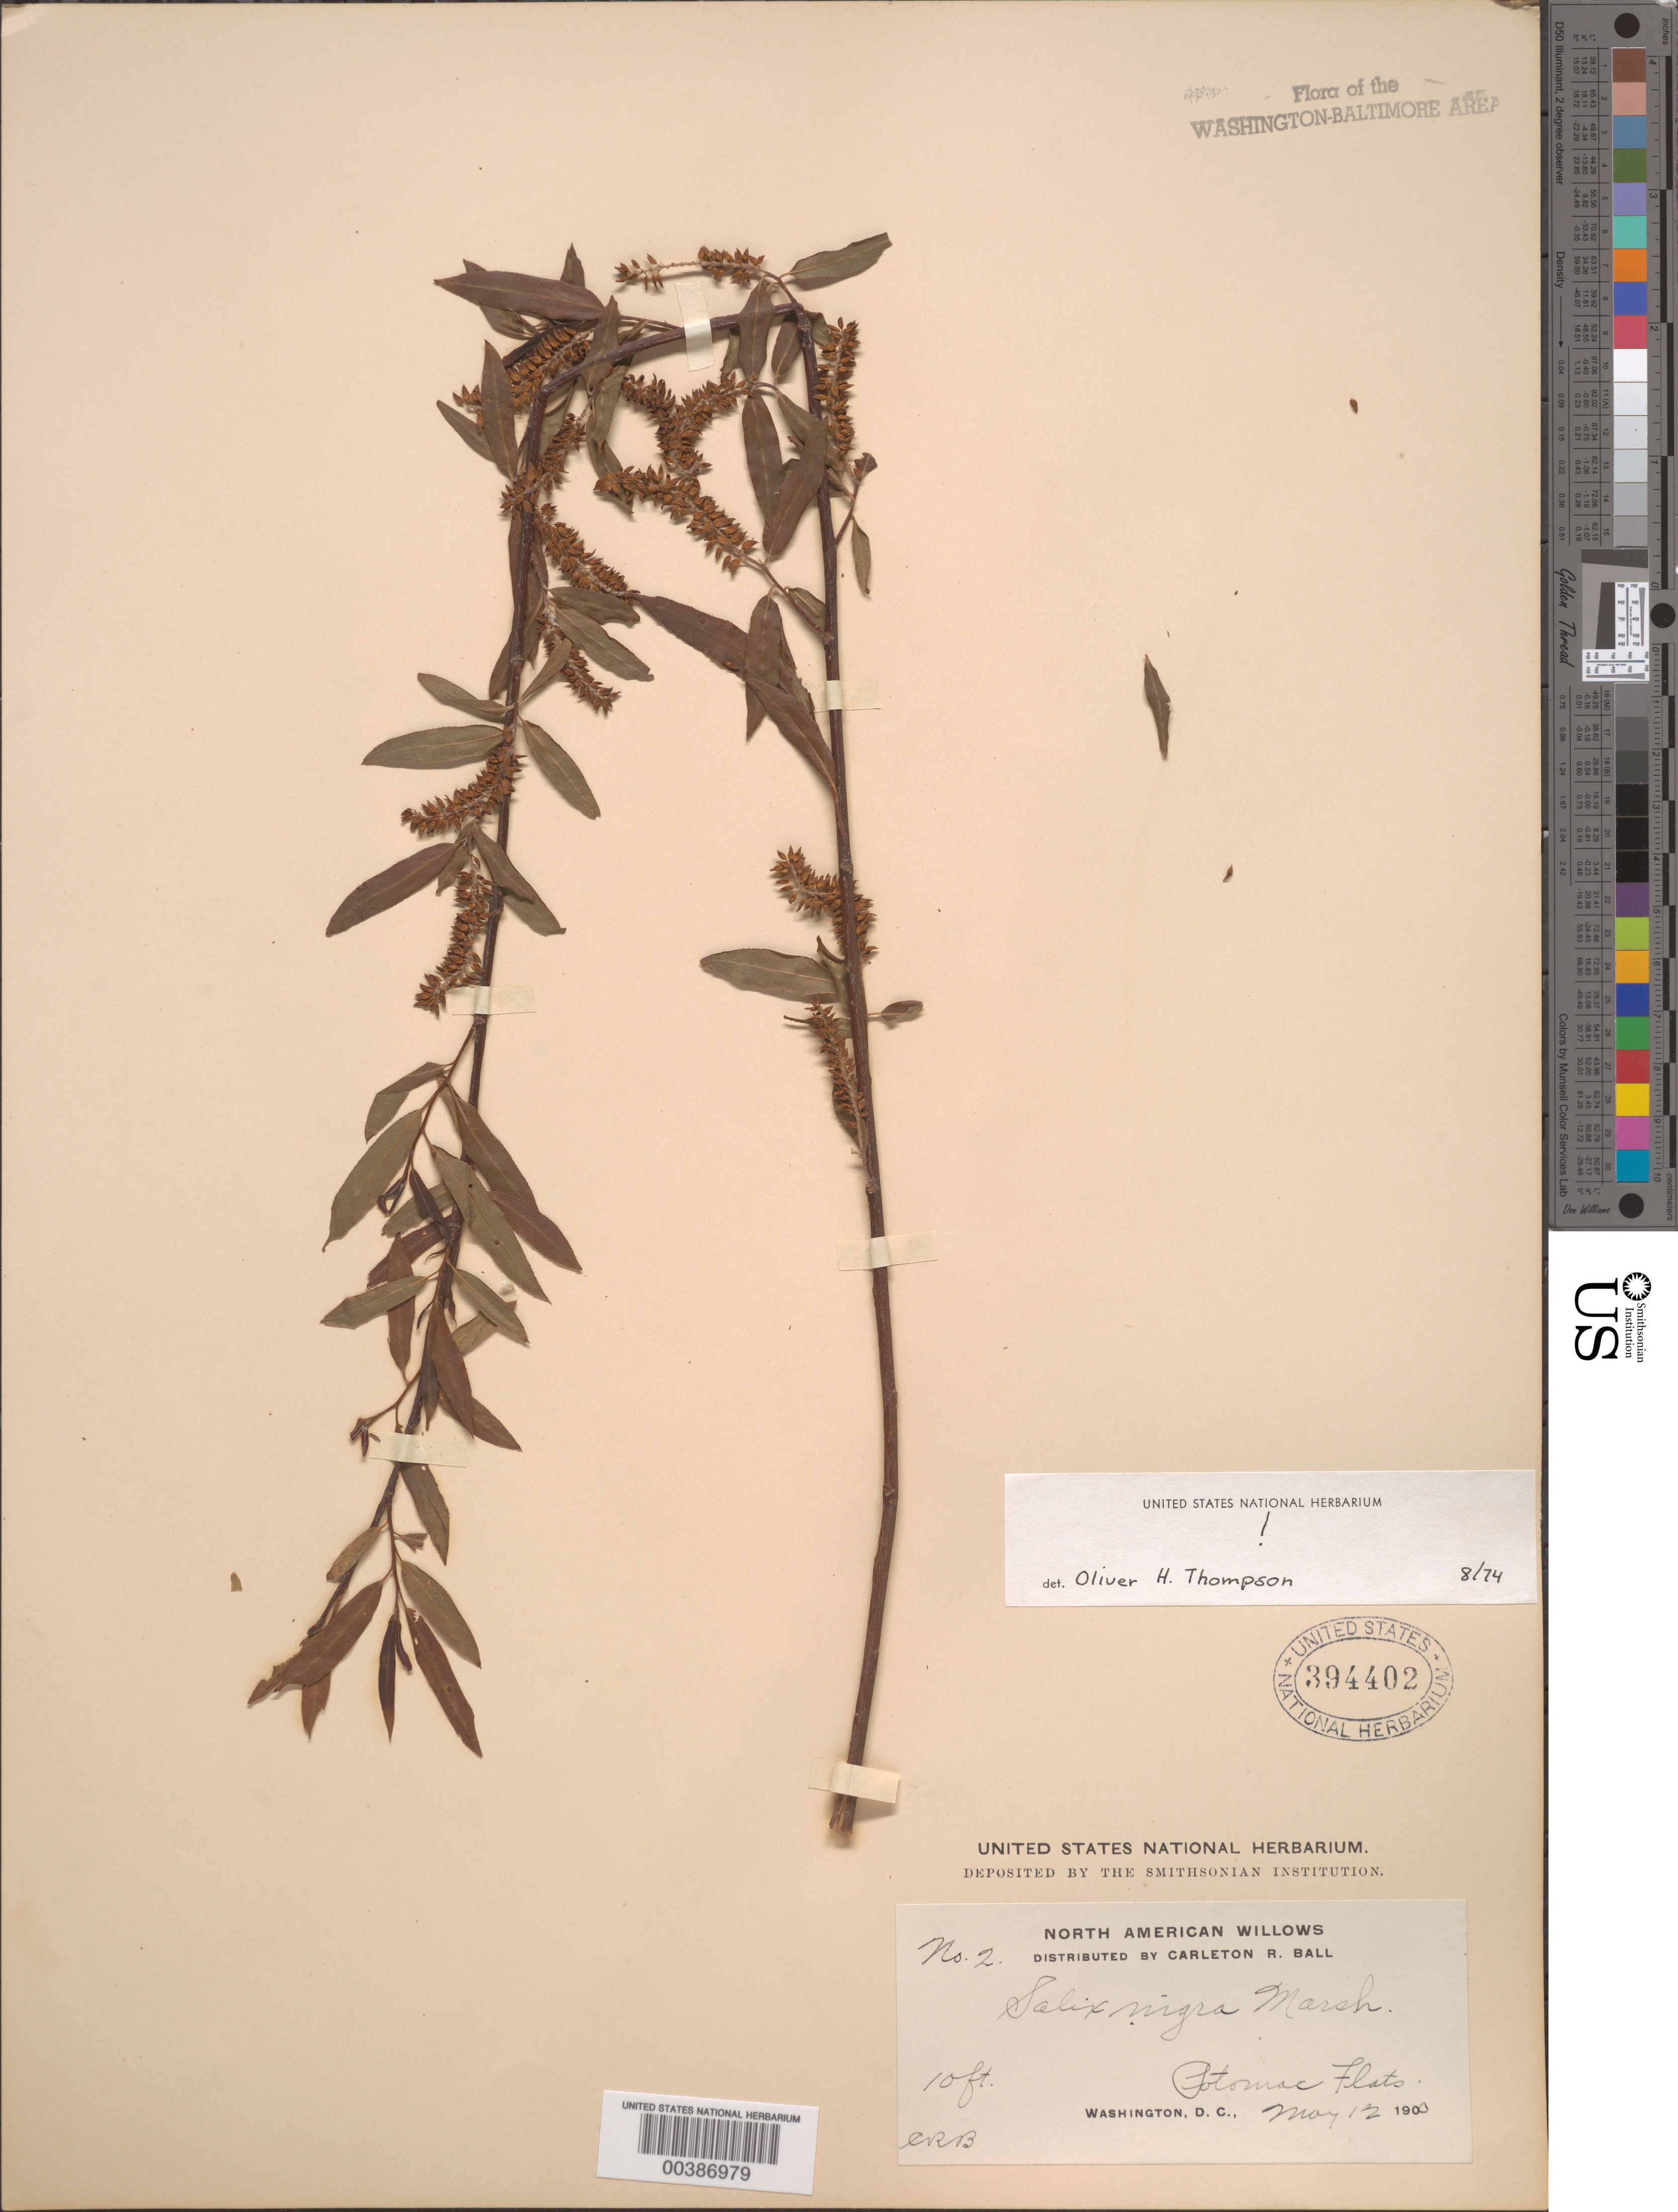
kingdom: Plantae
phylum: Tracheophyta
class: Magnoliopsida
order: Malpighiales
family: Salicaceae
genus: Salix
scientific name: Salix nigra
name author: Marshall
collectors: C. R. Ball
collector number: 2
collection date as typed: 12 May 1900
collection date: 1900-05-12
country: United States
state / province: District of Columbia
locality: Potomac Flats C. and O. Canal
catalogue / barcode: US 394402